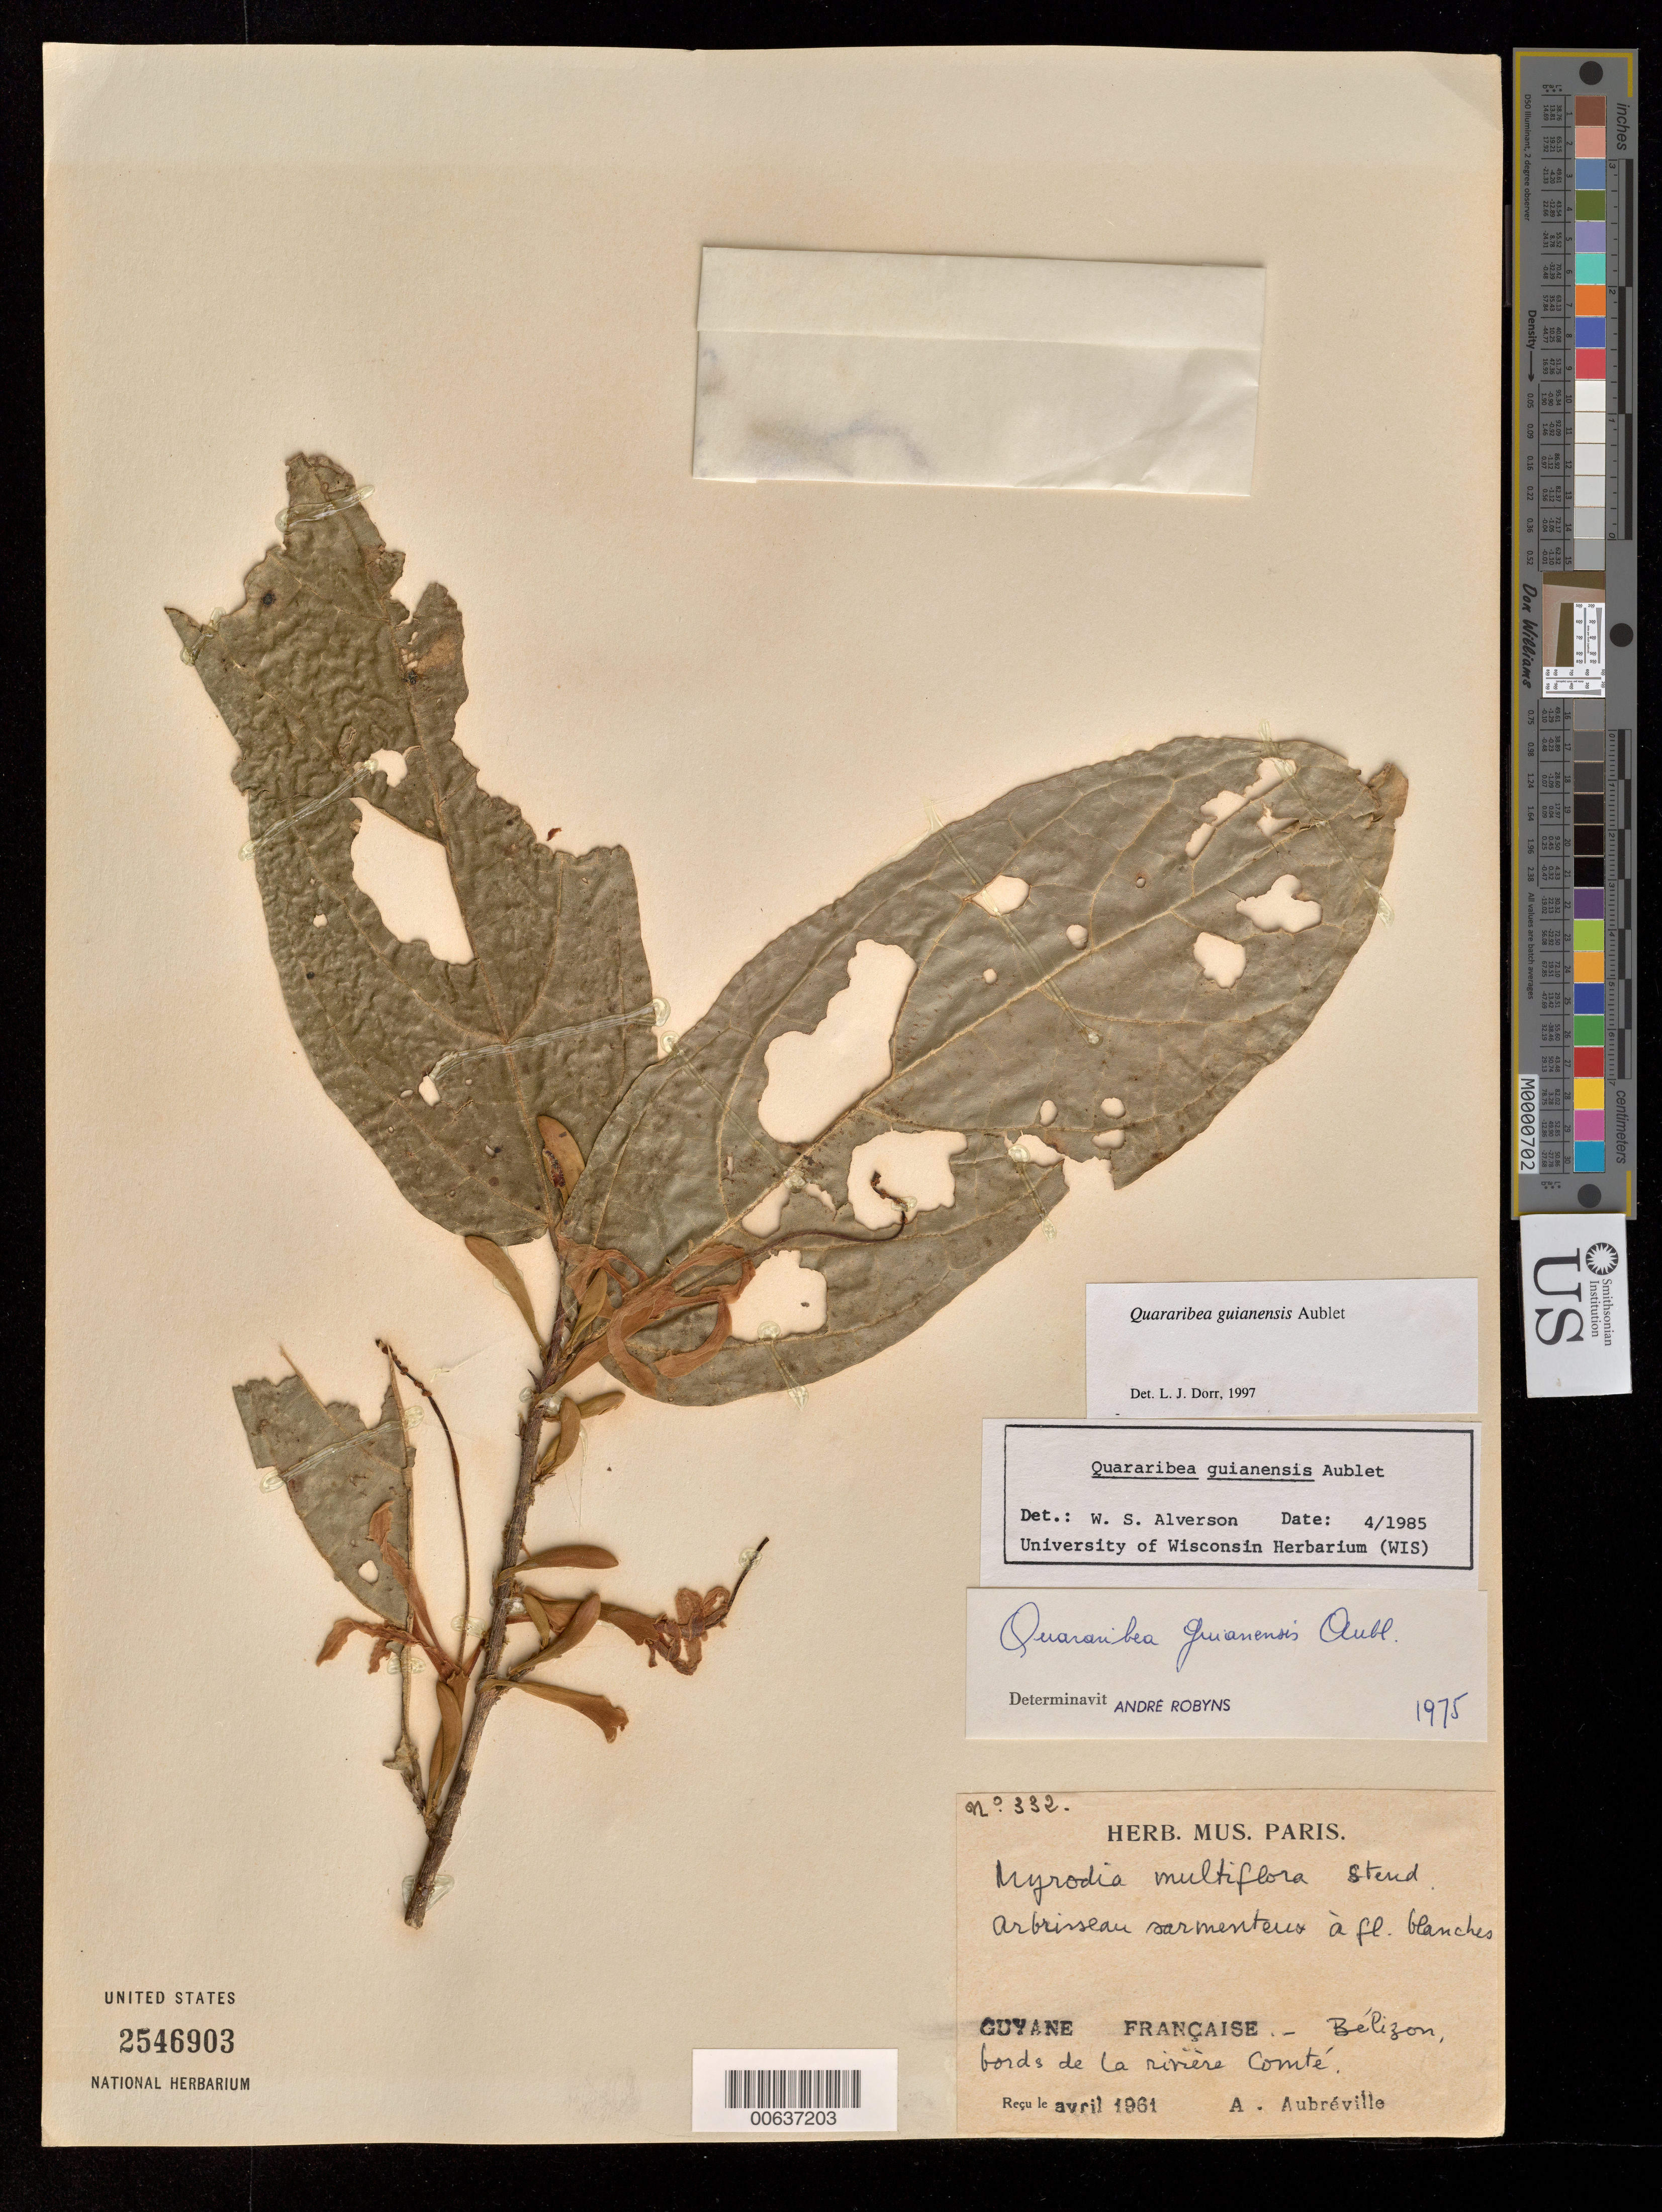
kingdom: Plantae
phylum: Tracheophyta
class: Magnoliopsida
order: Malvales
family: Malvaceae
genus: Quararibea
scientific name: Quararibea guianensis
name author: Aubl.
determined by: Dorr, L. J., (BOT), Smithsonian Institution - National Museum of Natural History (UNITED STATES)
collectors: A. Aubréville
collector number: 332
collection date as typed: Apr-61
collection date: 1961-04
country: French Guiana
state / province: Inini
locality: Bélizon, Comté R.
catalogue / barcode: US 2546903